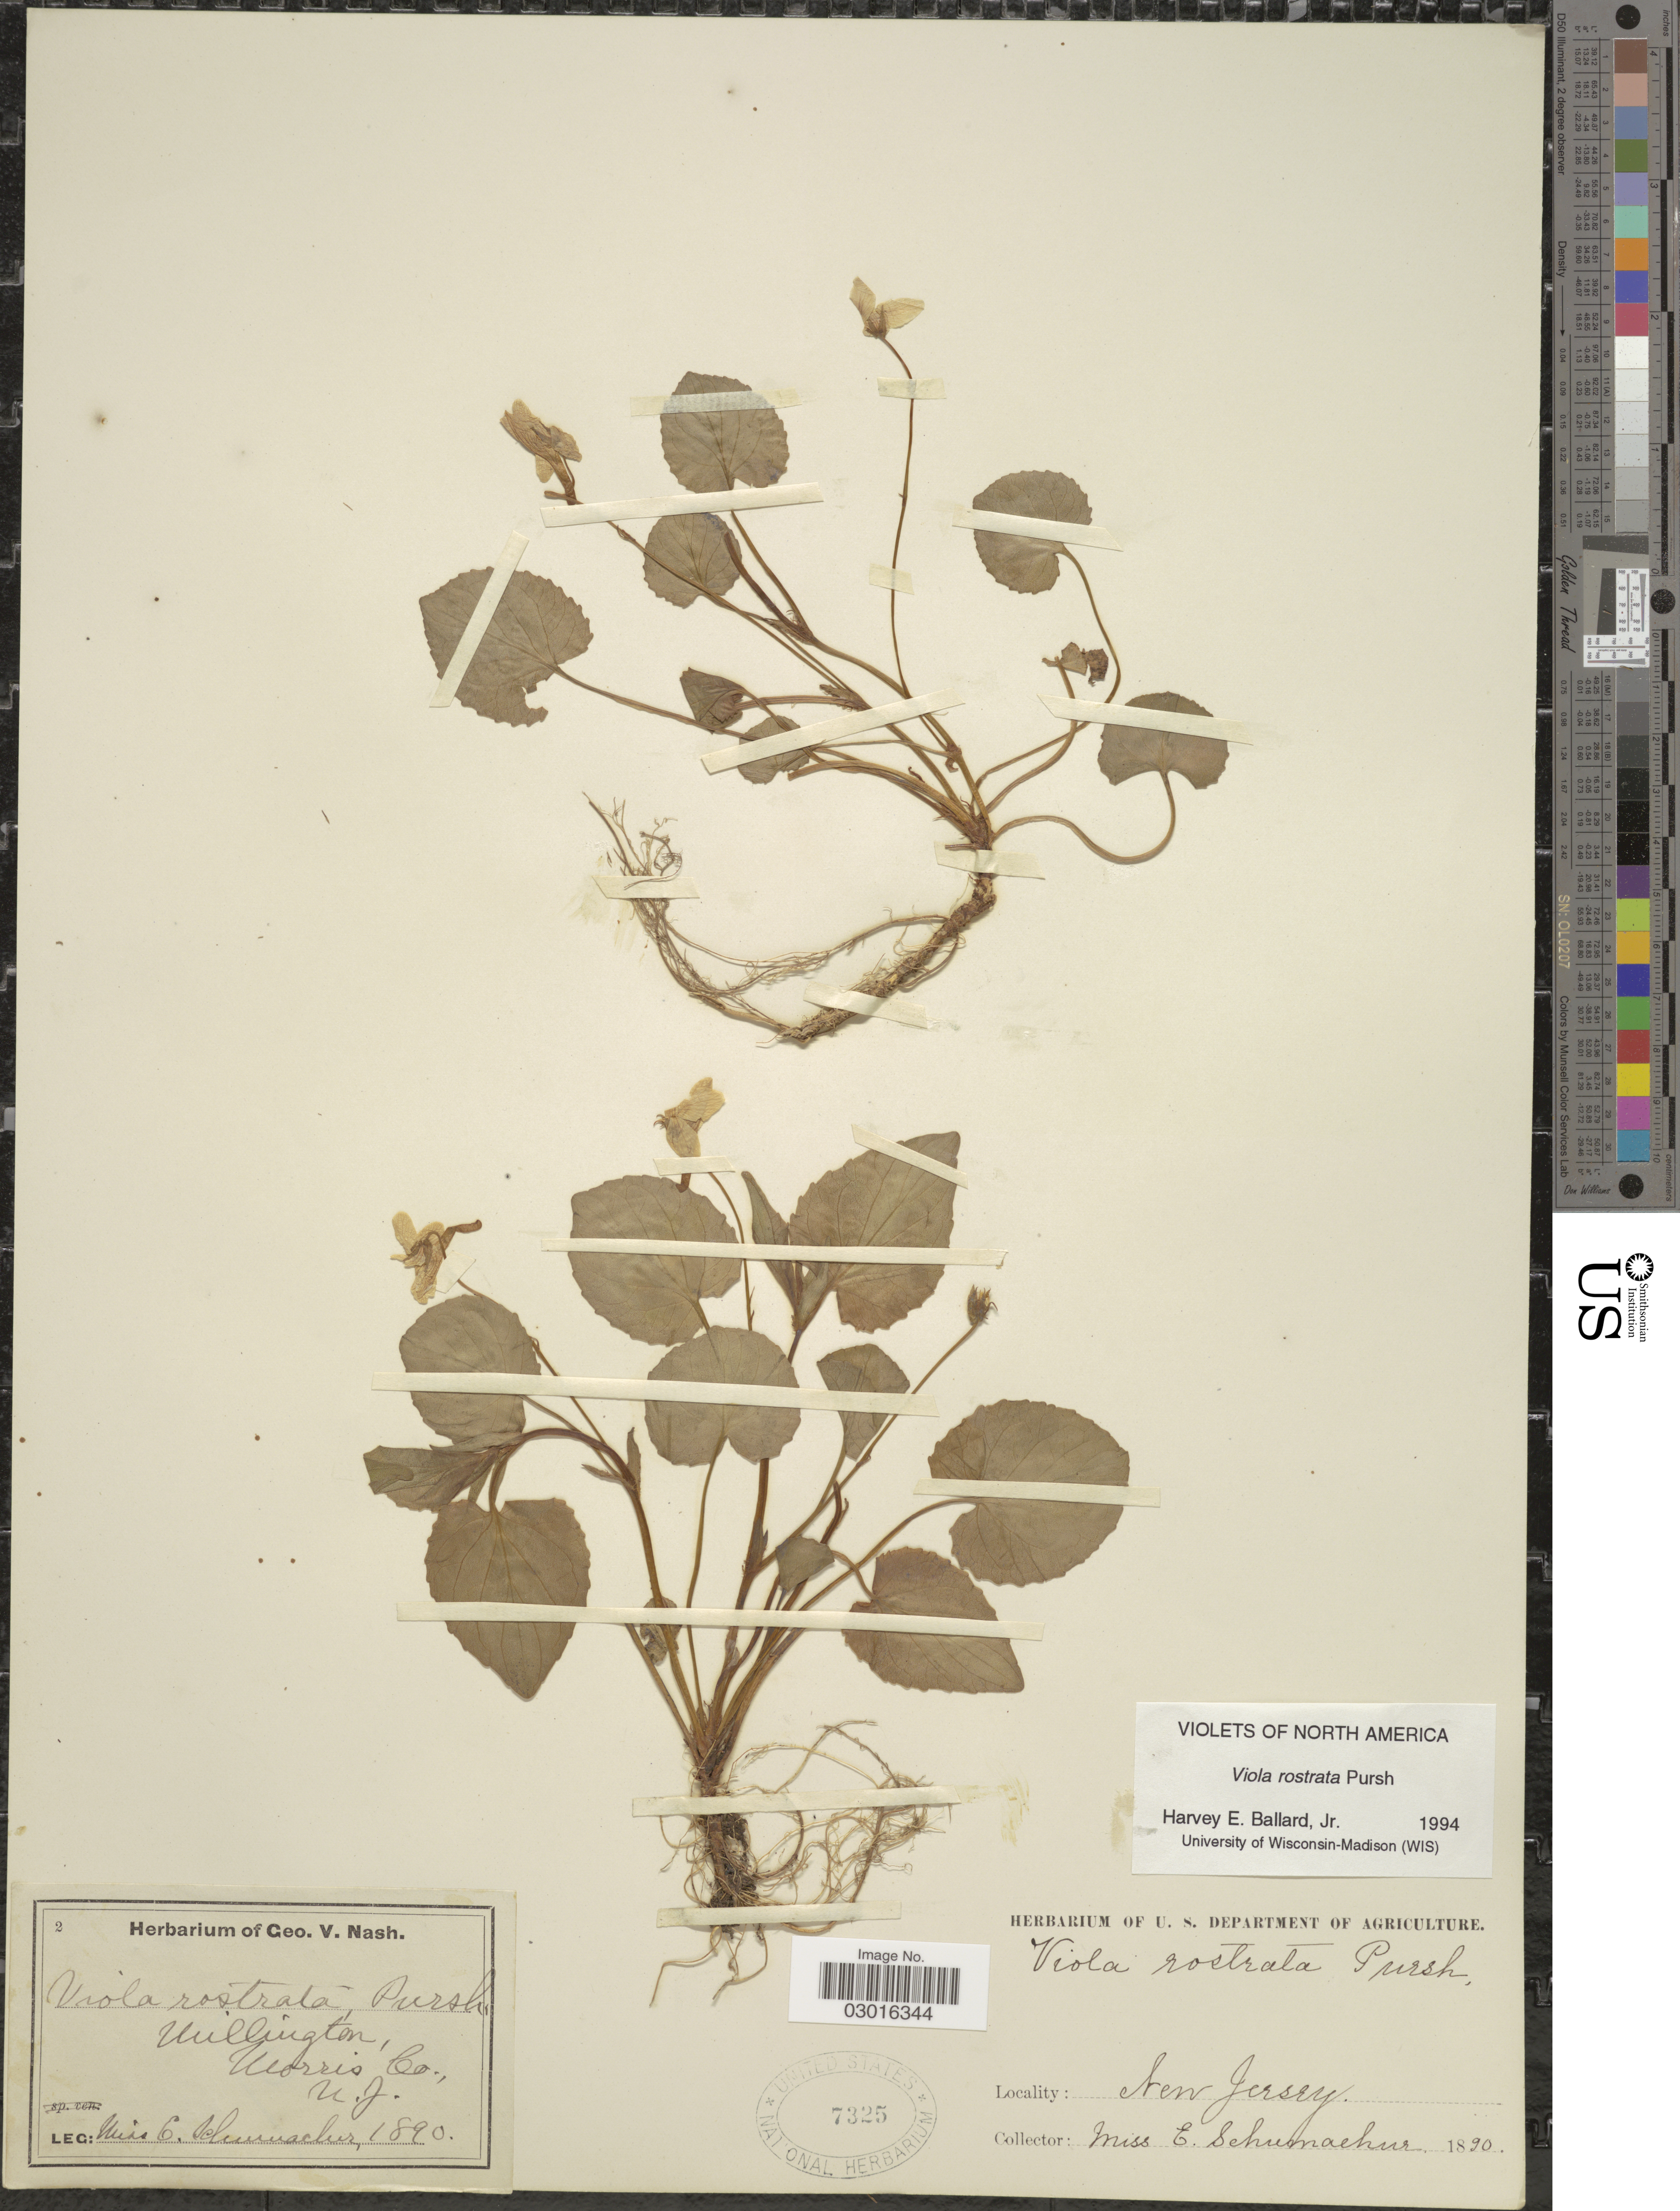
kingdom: Plantae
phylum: Tracheophyta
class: Magnoliopsida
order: Malpighiales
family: Violaceae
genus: Viola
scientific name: Viola rostrata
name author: Pursh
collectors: E. Schumacher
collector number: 2?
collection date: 1890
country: United States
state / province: New Jersey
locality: Millington, Morris Co., N.J.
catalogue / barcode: US 7325